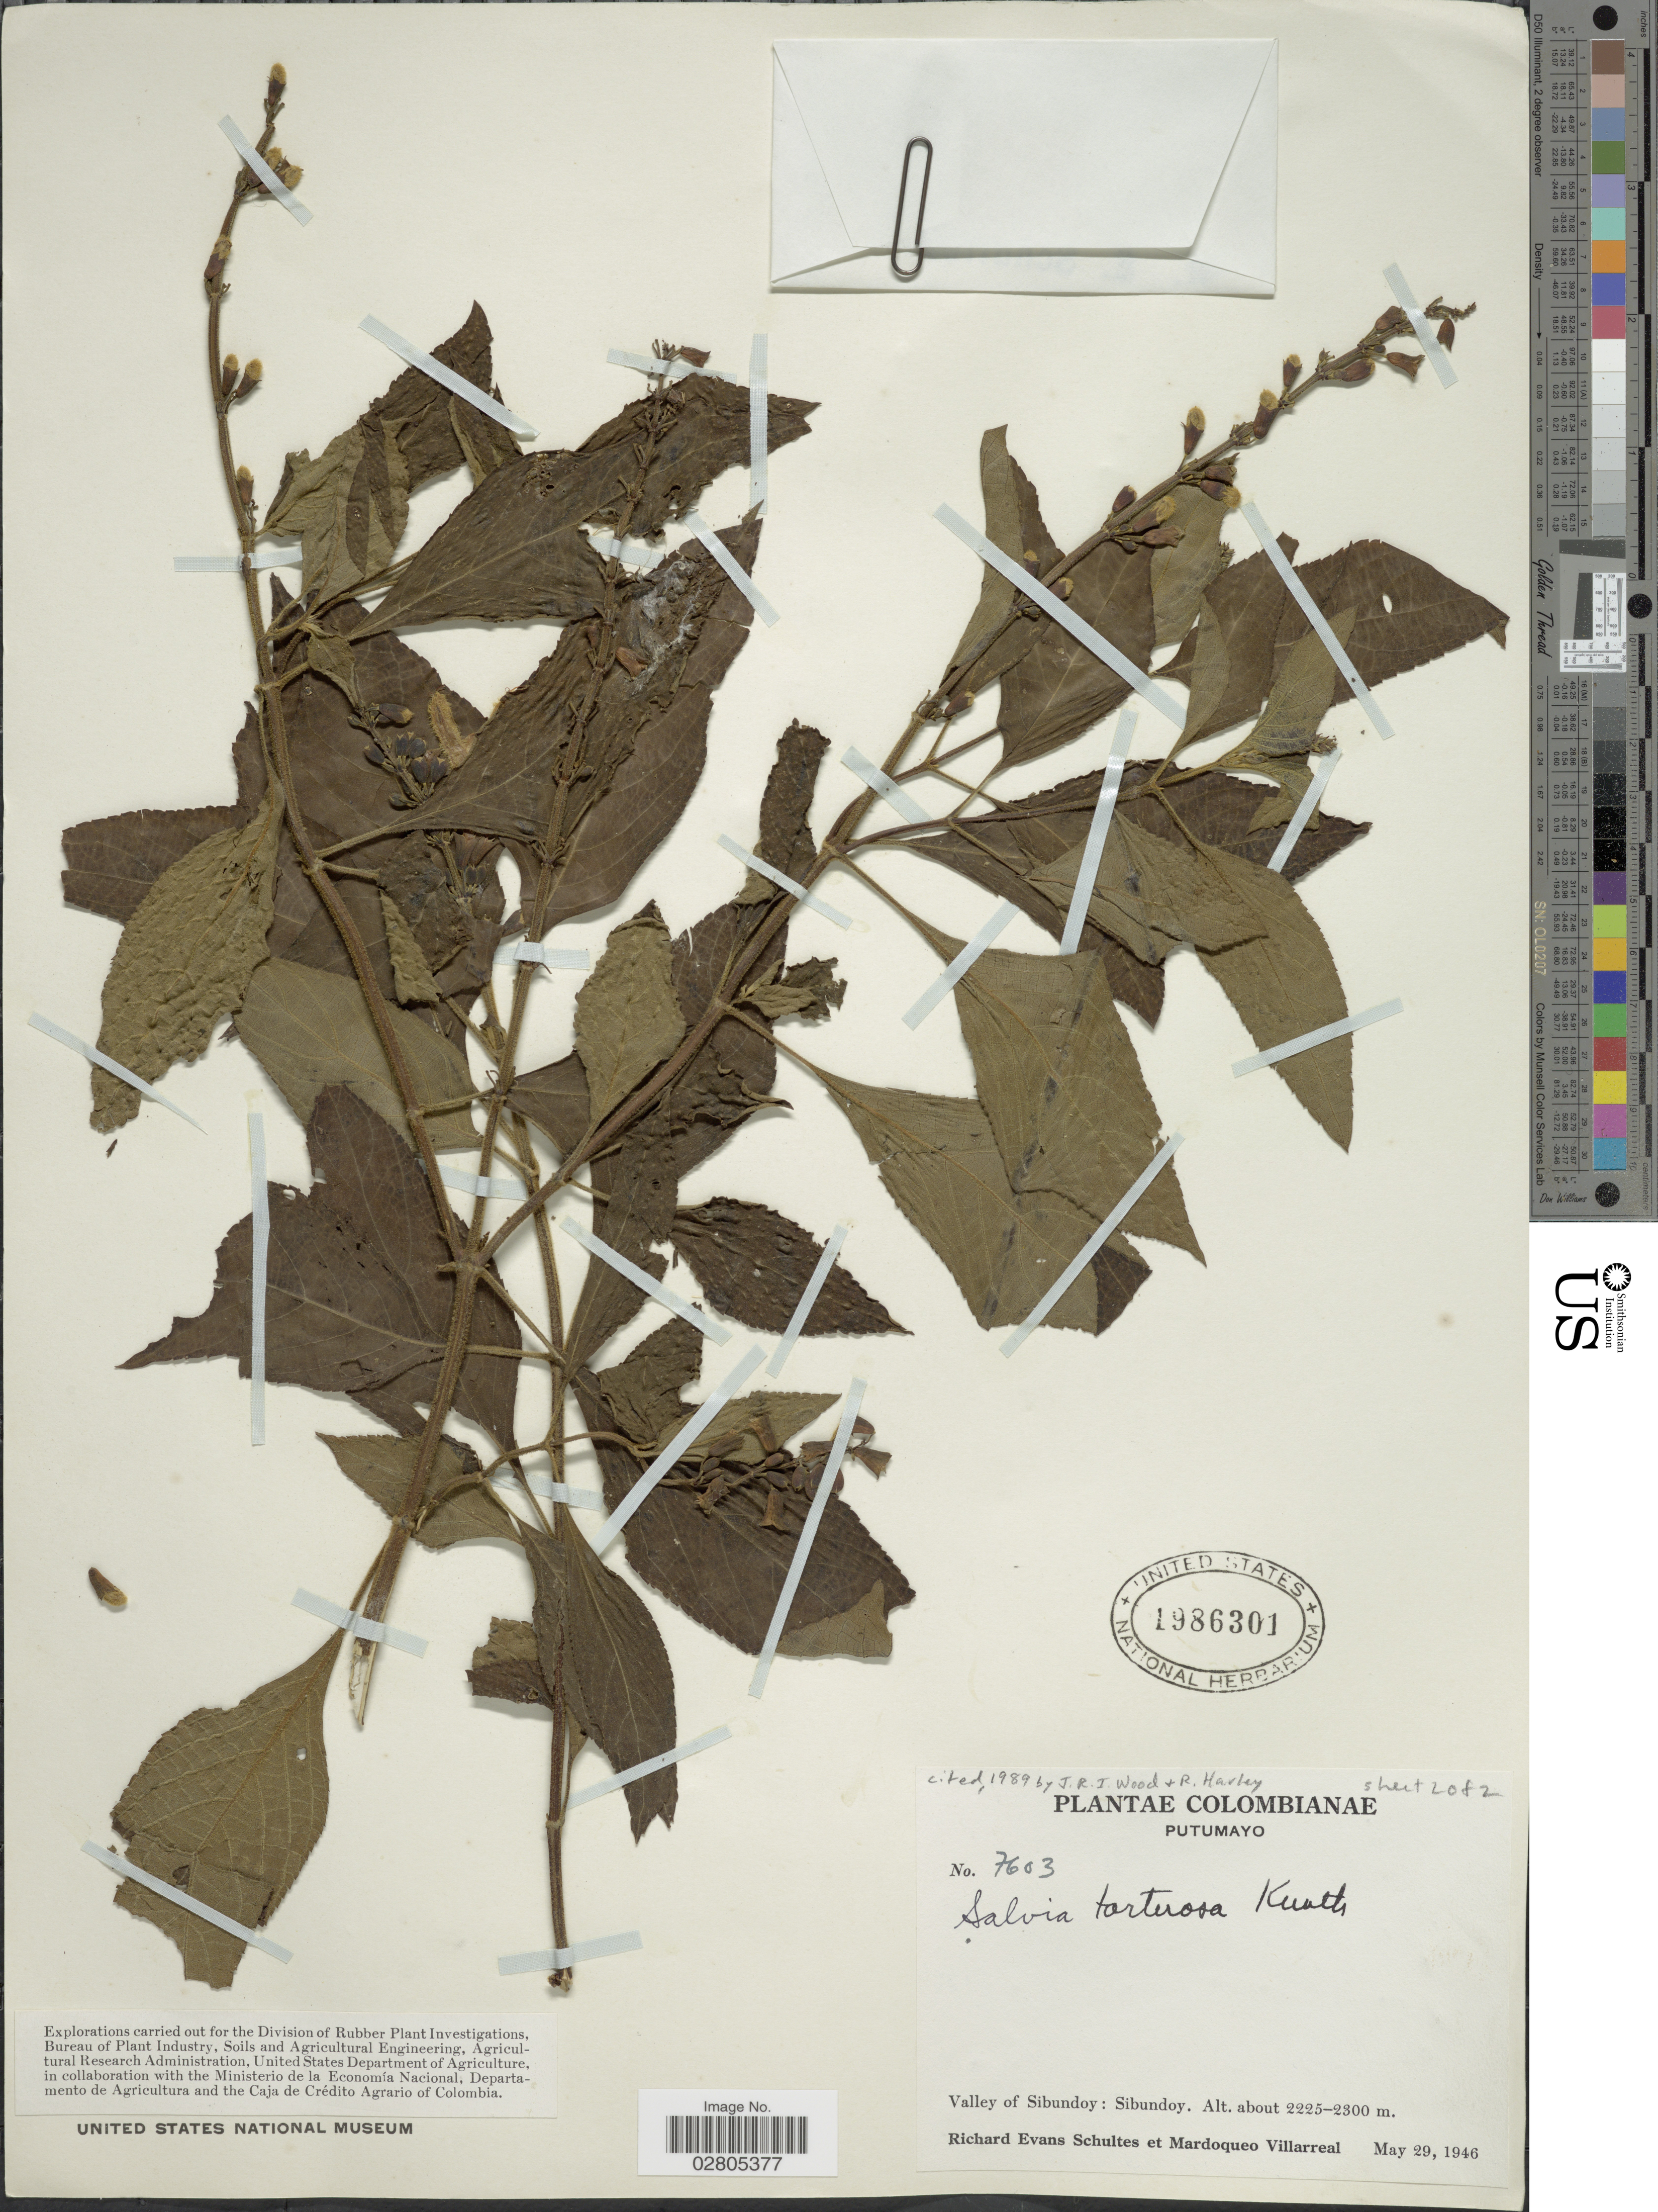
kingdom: Plantae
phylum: Tracheophyta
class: Magnoliopsida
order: Lamiales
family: Lamiaceae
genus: Salvia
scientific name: Salvia tortuosa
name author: Kunth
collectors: R. E. Schultes & M. Villareal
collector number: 7603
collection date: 1946-05-29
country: Colombia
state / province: Putumayo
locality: Valley of Sibundoy: Sibundoy.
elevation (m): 2225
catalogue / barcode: US 1986301